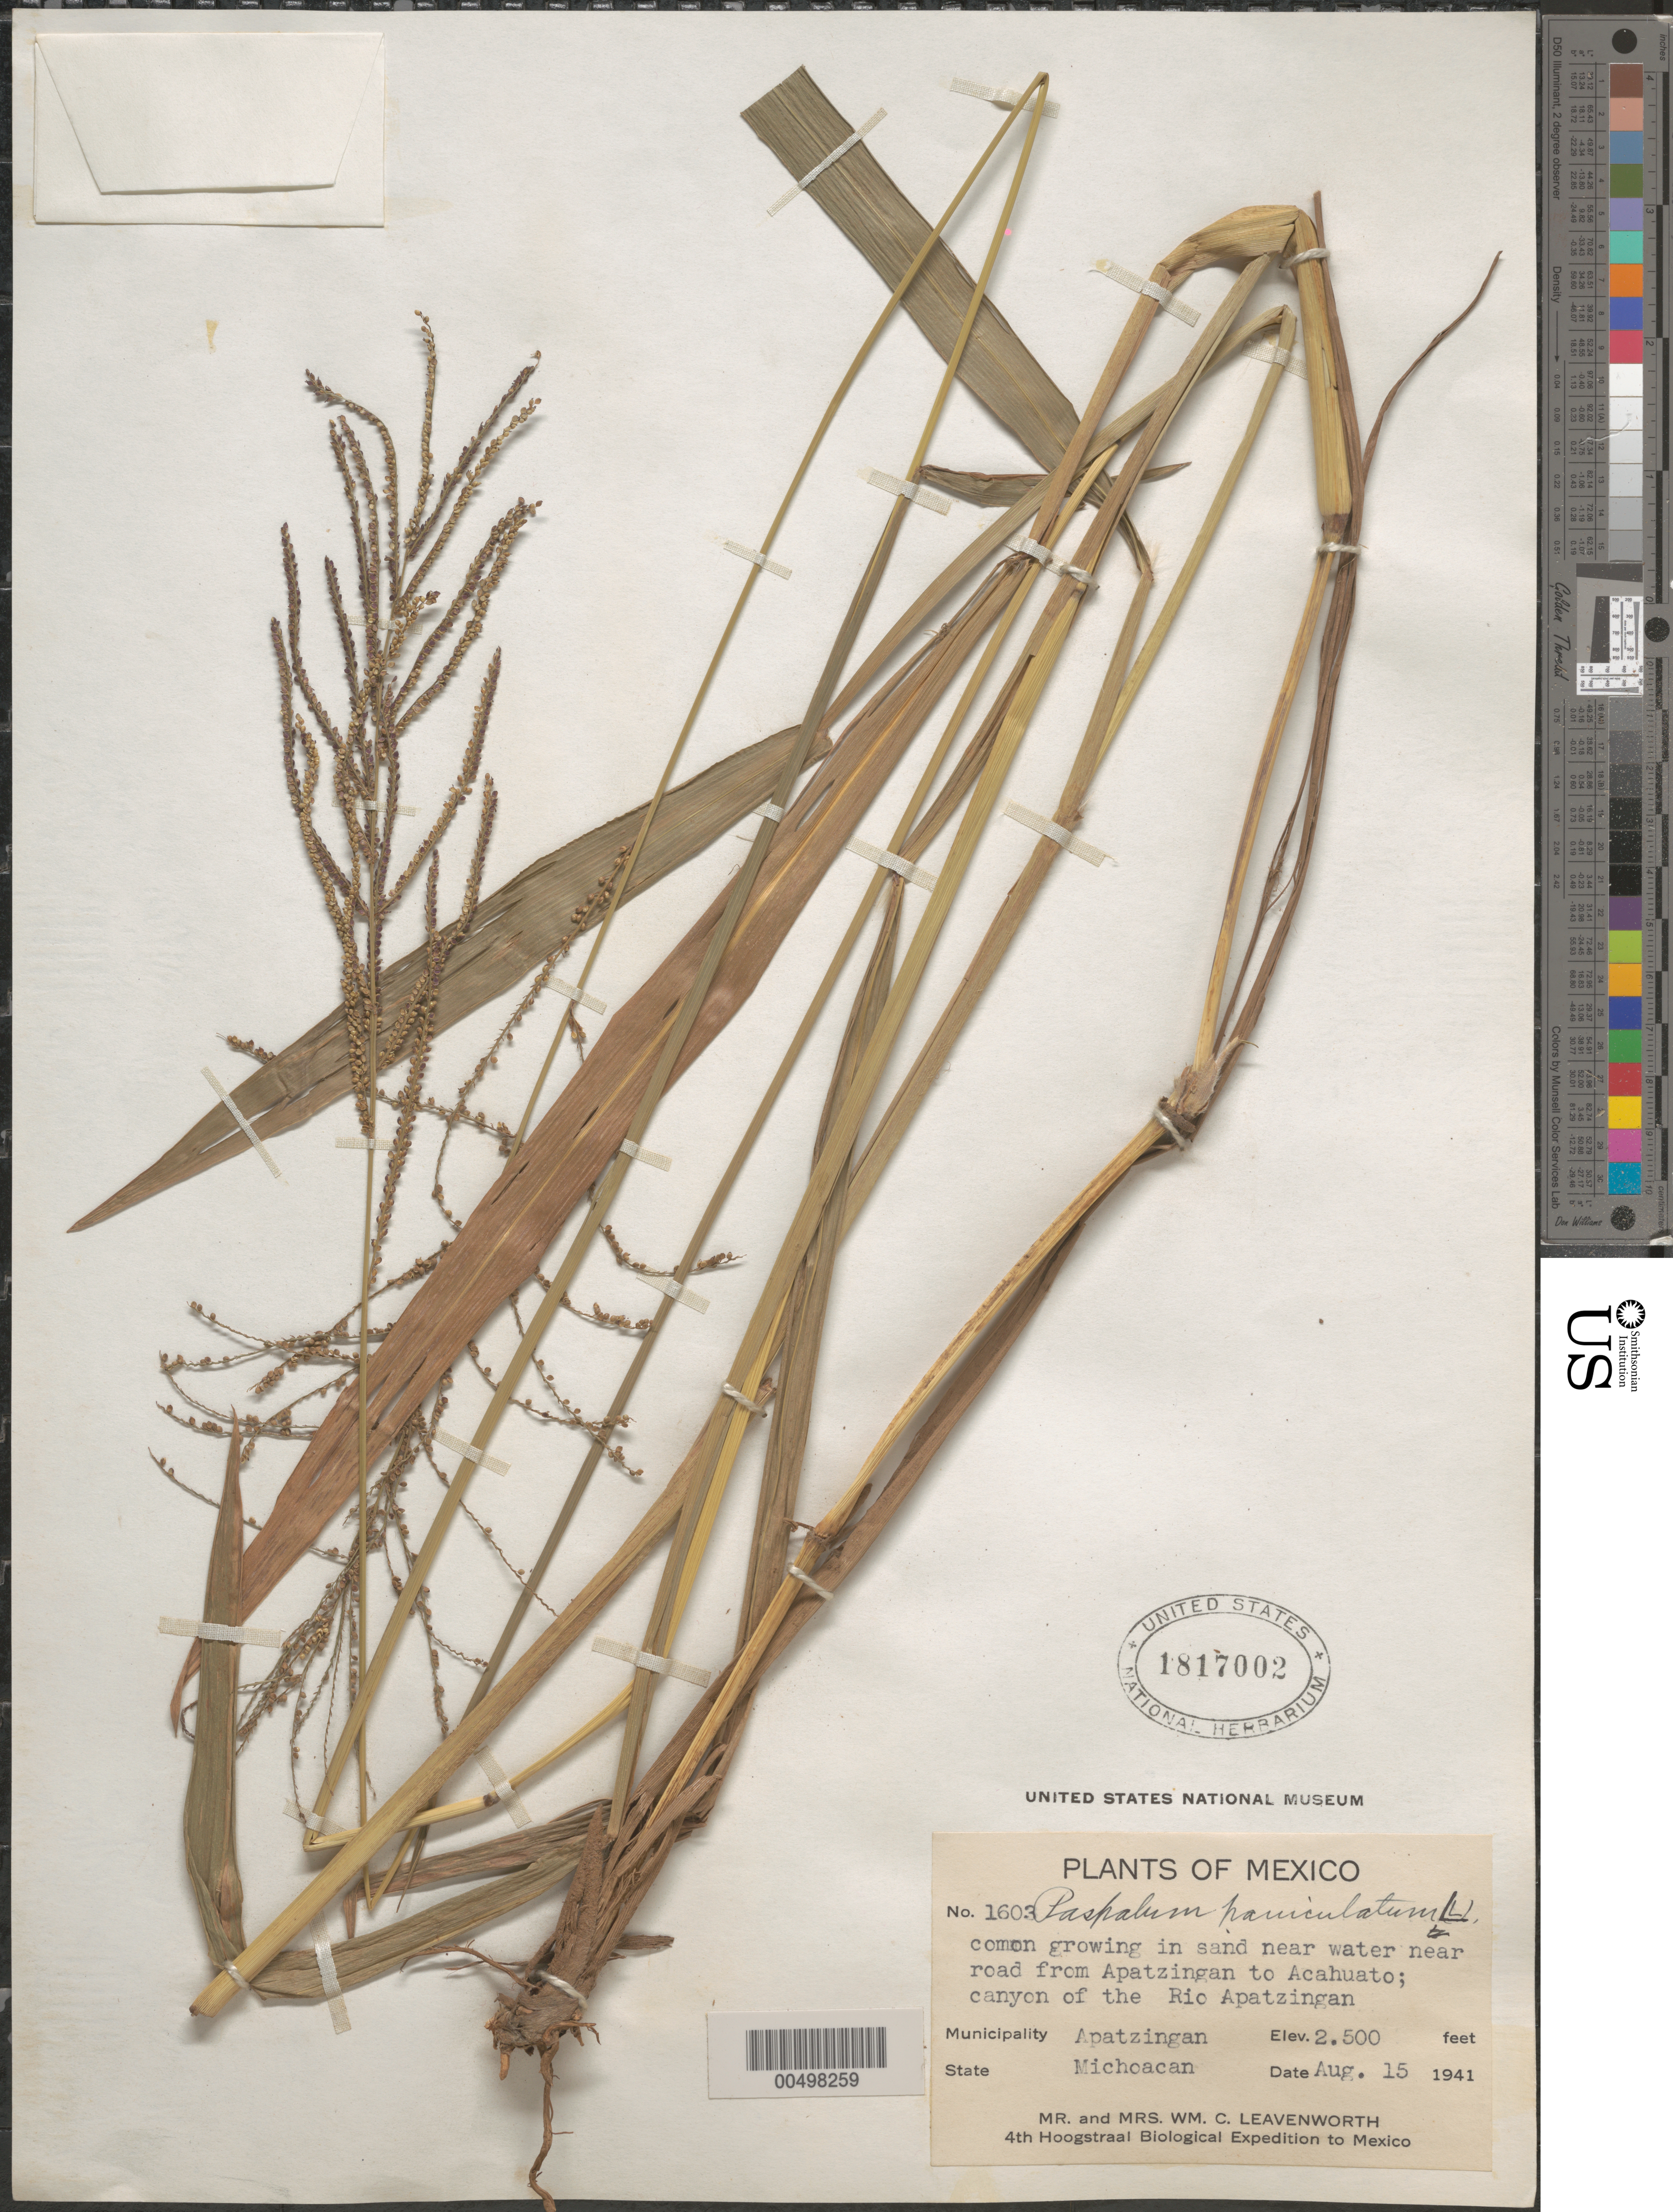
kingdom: Plantae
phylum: Tracheophyta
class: Liliopsida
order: Poales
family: Poaceae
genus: Paspalum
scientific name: Paspalum paniculatum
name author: L.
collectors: W. C. Leavenworth & Mrs. W. C. Leavenworth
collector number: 1603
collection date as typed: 15 Aug 1941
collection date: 1941-08-15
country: Mexico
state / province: Michoacán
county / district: Apatzingán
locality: Near rd from Apatzingán to Acahuato, canyon of the Rio Apatzingán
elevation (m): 762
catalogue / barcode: US 1817002